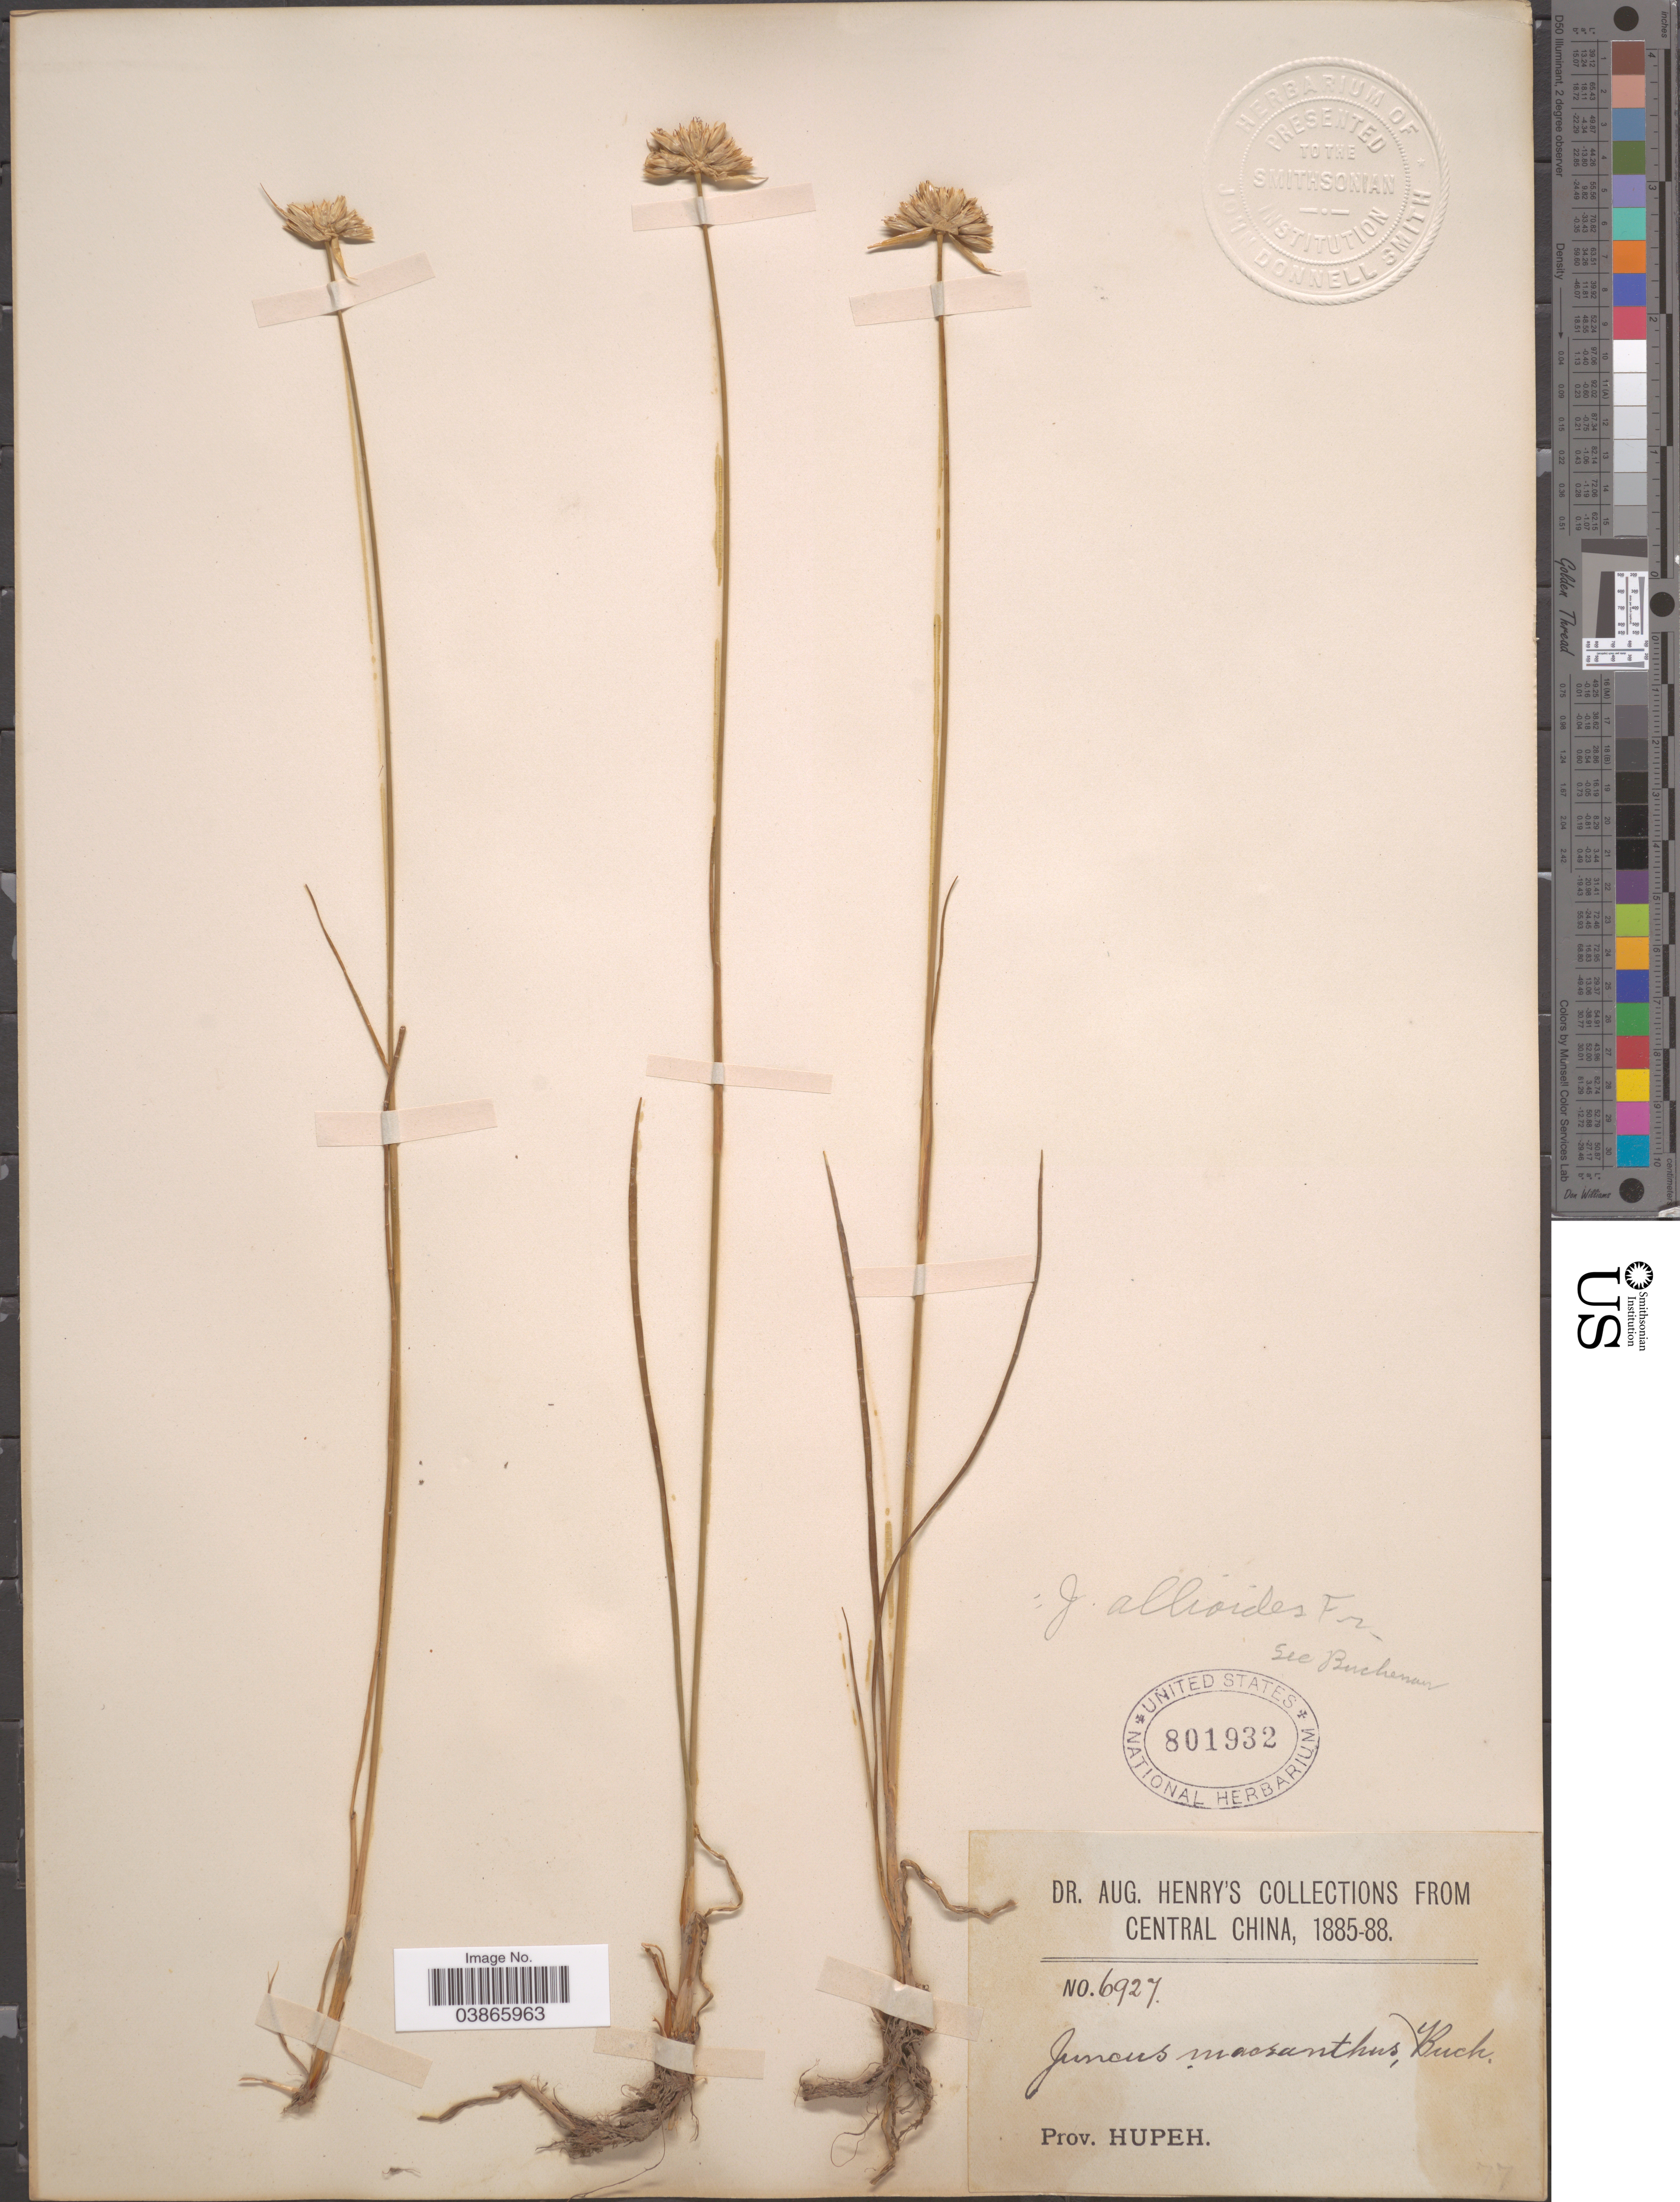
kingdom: Plantae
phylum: Tracheophyta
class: Liliopsida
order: Poales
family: Juncaceae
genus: Juncus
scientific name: Juncus allioides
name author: Franch.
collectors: A. Henry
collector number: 6927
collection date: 1885/1888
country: China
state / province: Hubei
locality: Central China. Prov. Hupeh.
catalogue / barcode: US 801932